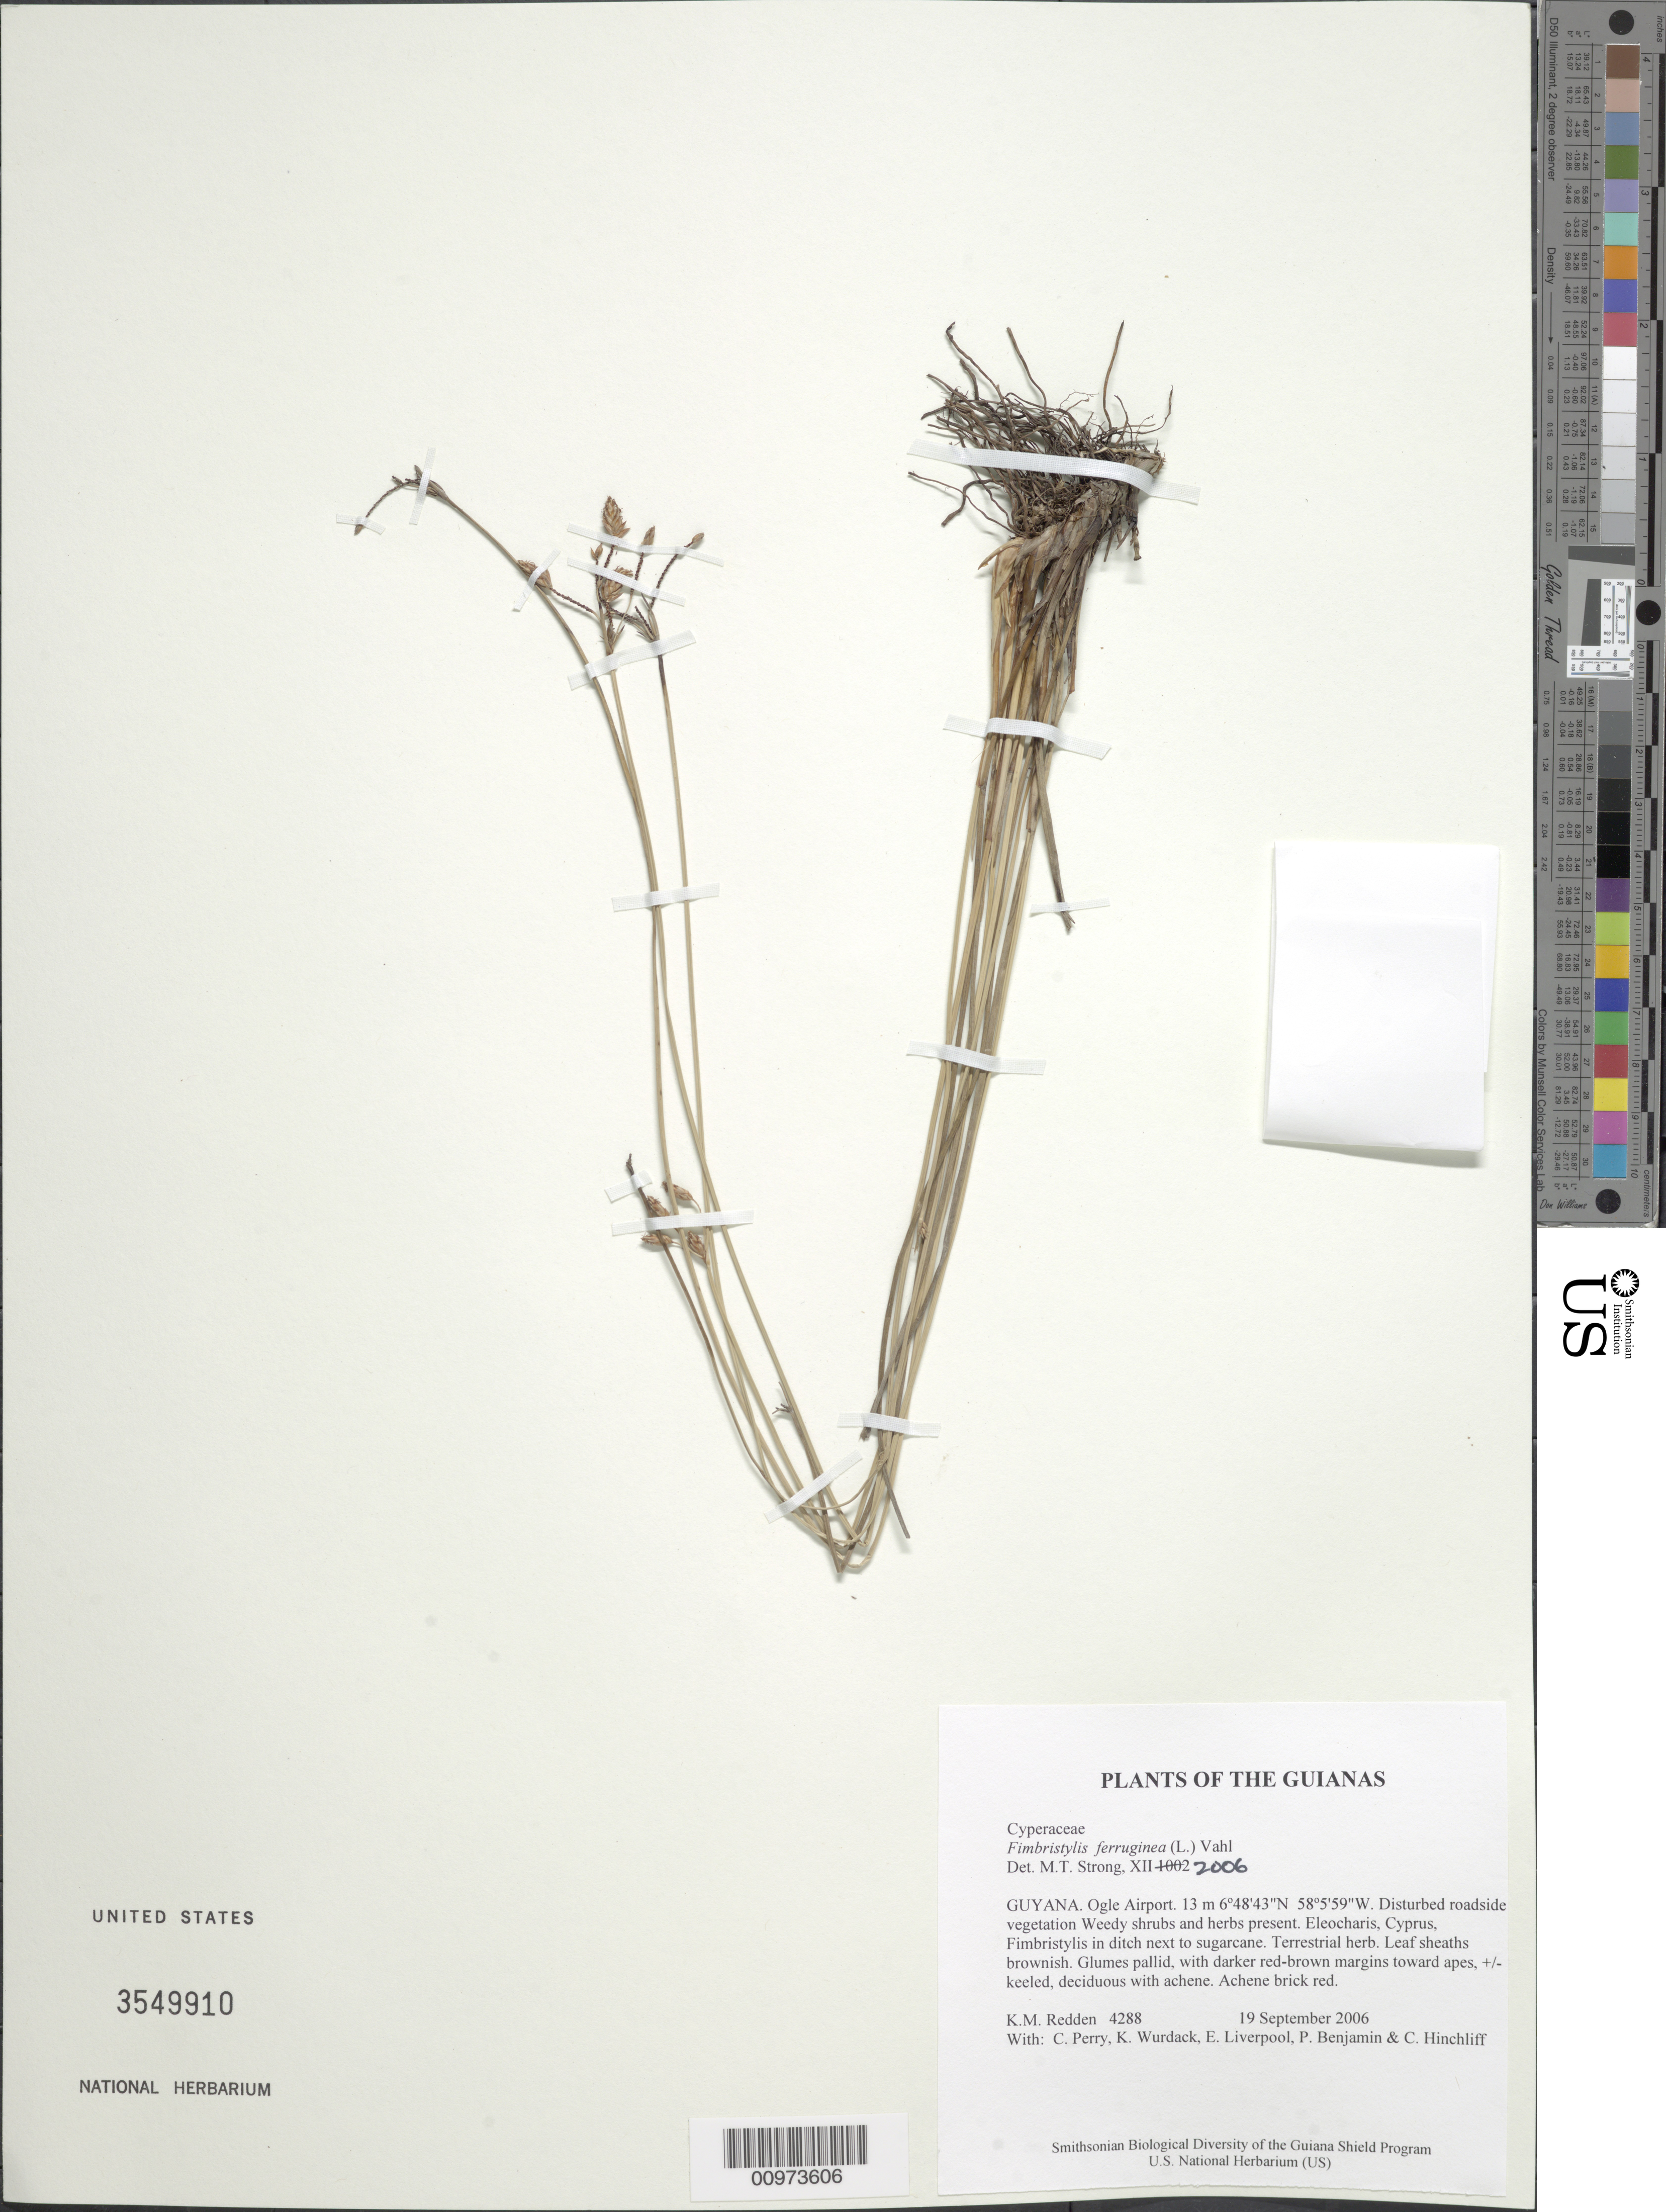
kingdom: Plantae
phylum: Tracheophyta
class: Liliopsida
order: Poales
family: Cyperaceae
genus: Fimbristylis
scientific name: Fimbristylis ferruginea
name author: (L.) Vahl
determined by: Strong, M. T., (US), Smithsonian Institution - National Museum of Natural History (UNITED STATES)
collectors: K. M. Redden, C. Perry, K. Wurdack, E. Liverpool, P. Benjamin & C. E. Hinchliff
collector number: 4288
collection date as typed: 19 September 2006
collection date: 2006-09-19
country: Guyana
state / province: Demerara-Mahaica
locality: Ogle Airport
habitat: Disturbed roadside vegetation. Weedy shrubs and herbs present. Eleocharis, Cyprus, Fimbristylis in ditch next to sugarcane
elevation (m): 13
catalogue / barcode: US 3549910